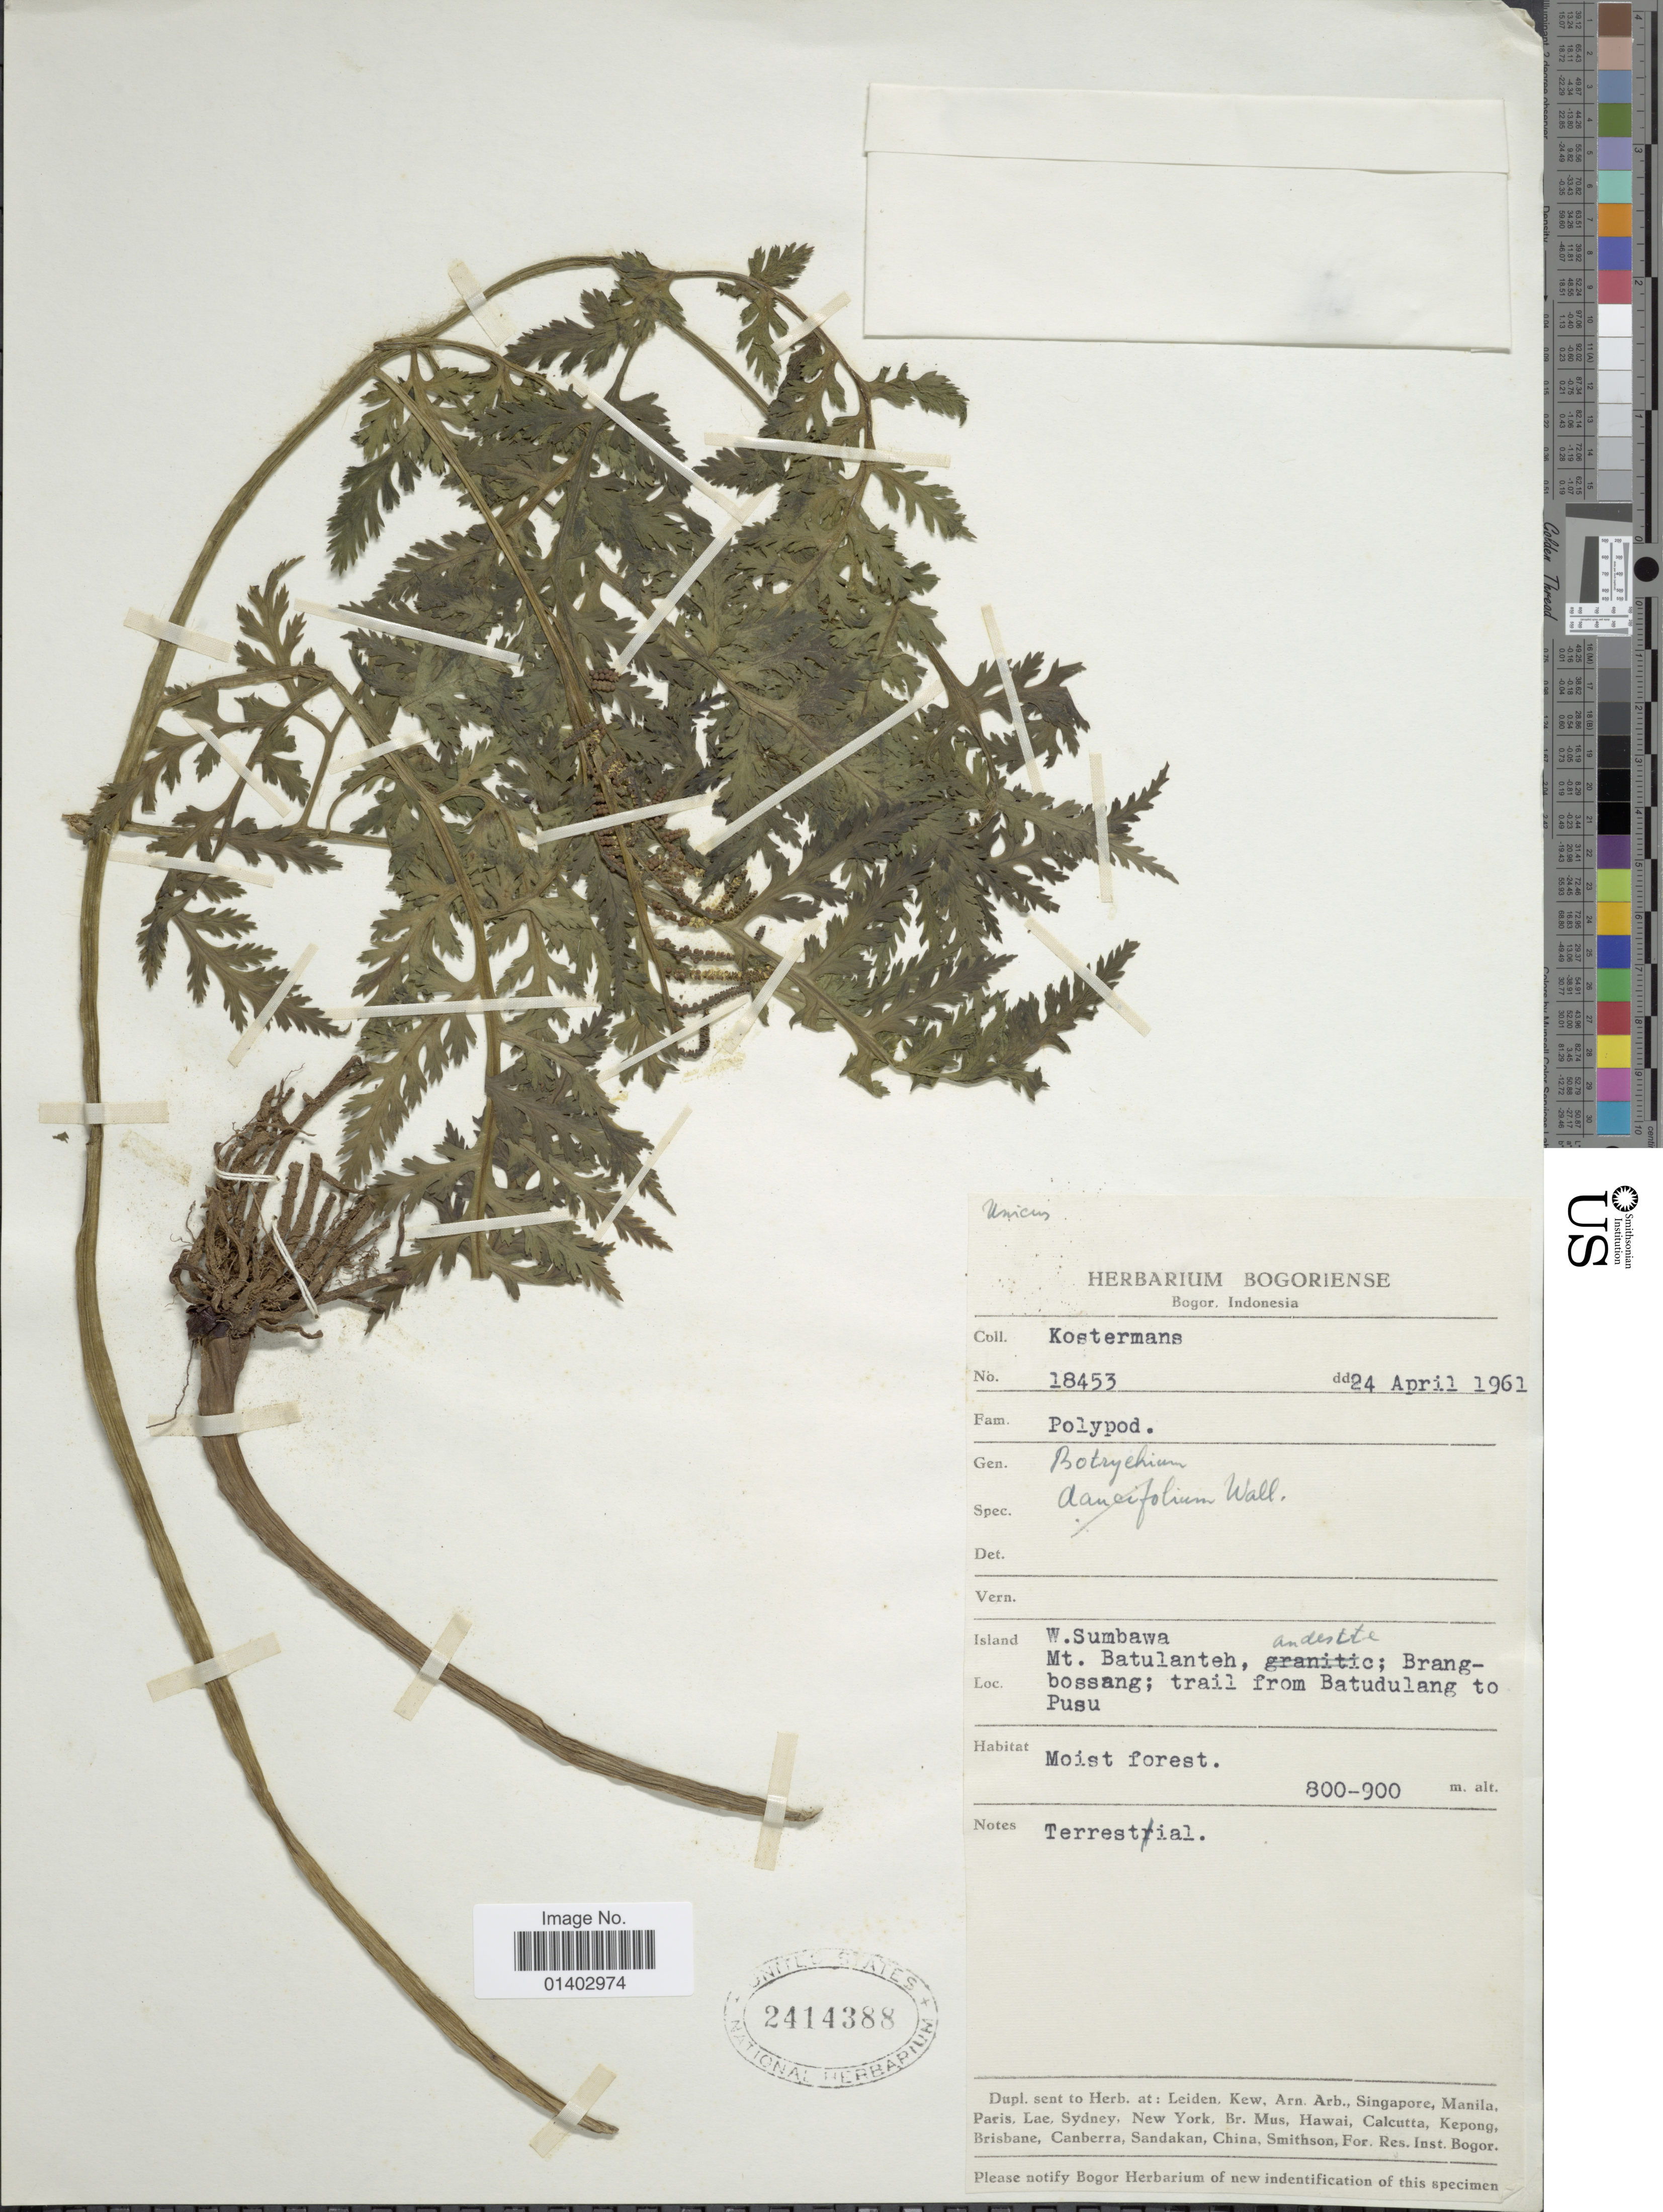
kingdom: Plantae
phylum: Tracheophyta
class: Polypodiopsida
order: Ophioglossales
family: Ophioglossaceae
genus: Botrychium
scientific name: Botrychium sp.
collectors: Kostermans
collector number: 18453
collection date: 1961-04-24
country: Indonesia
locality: Island W Sumbawa Mt Batulanteh, andette; Brangbossang; trail from Batudulang to Pusu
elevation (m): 800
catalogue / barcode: US 2414388